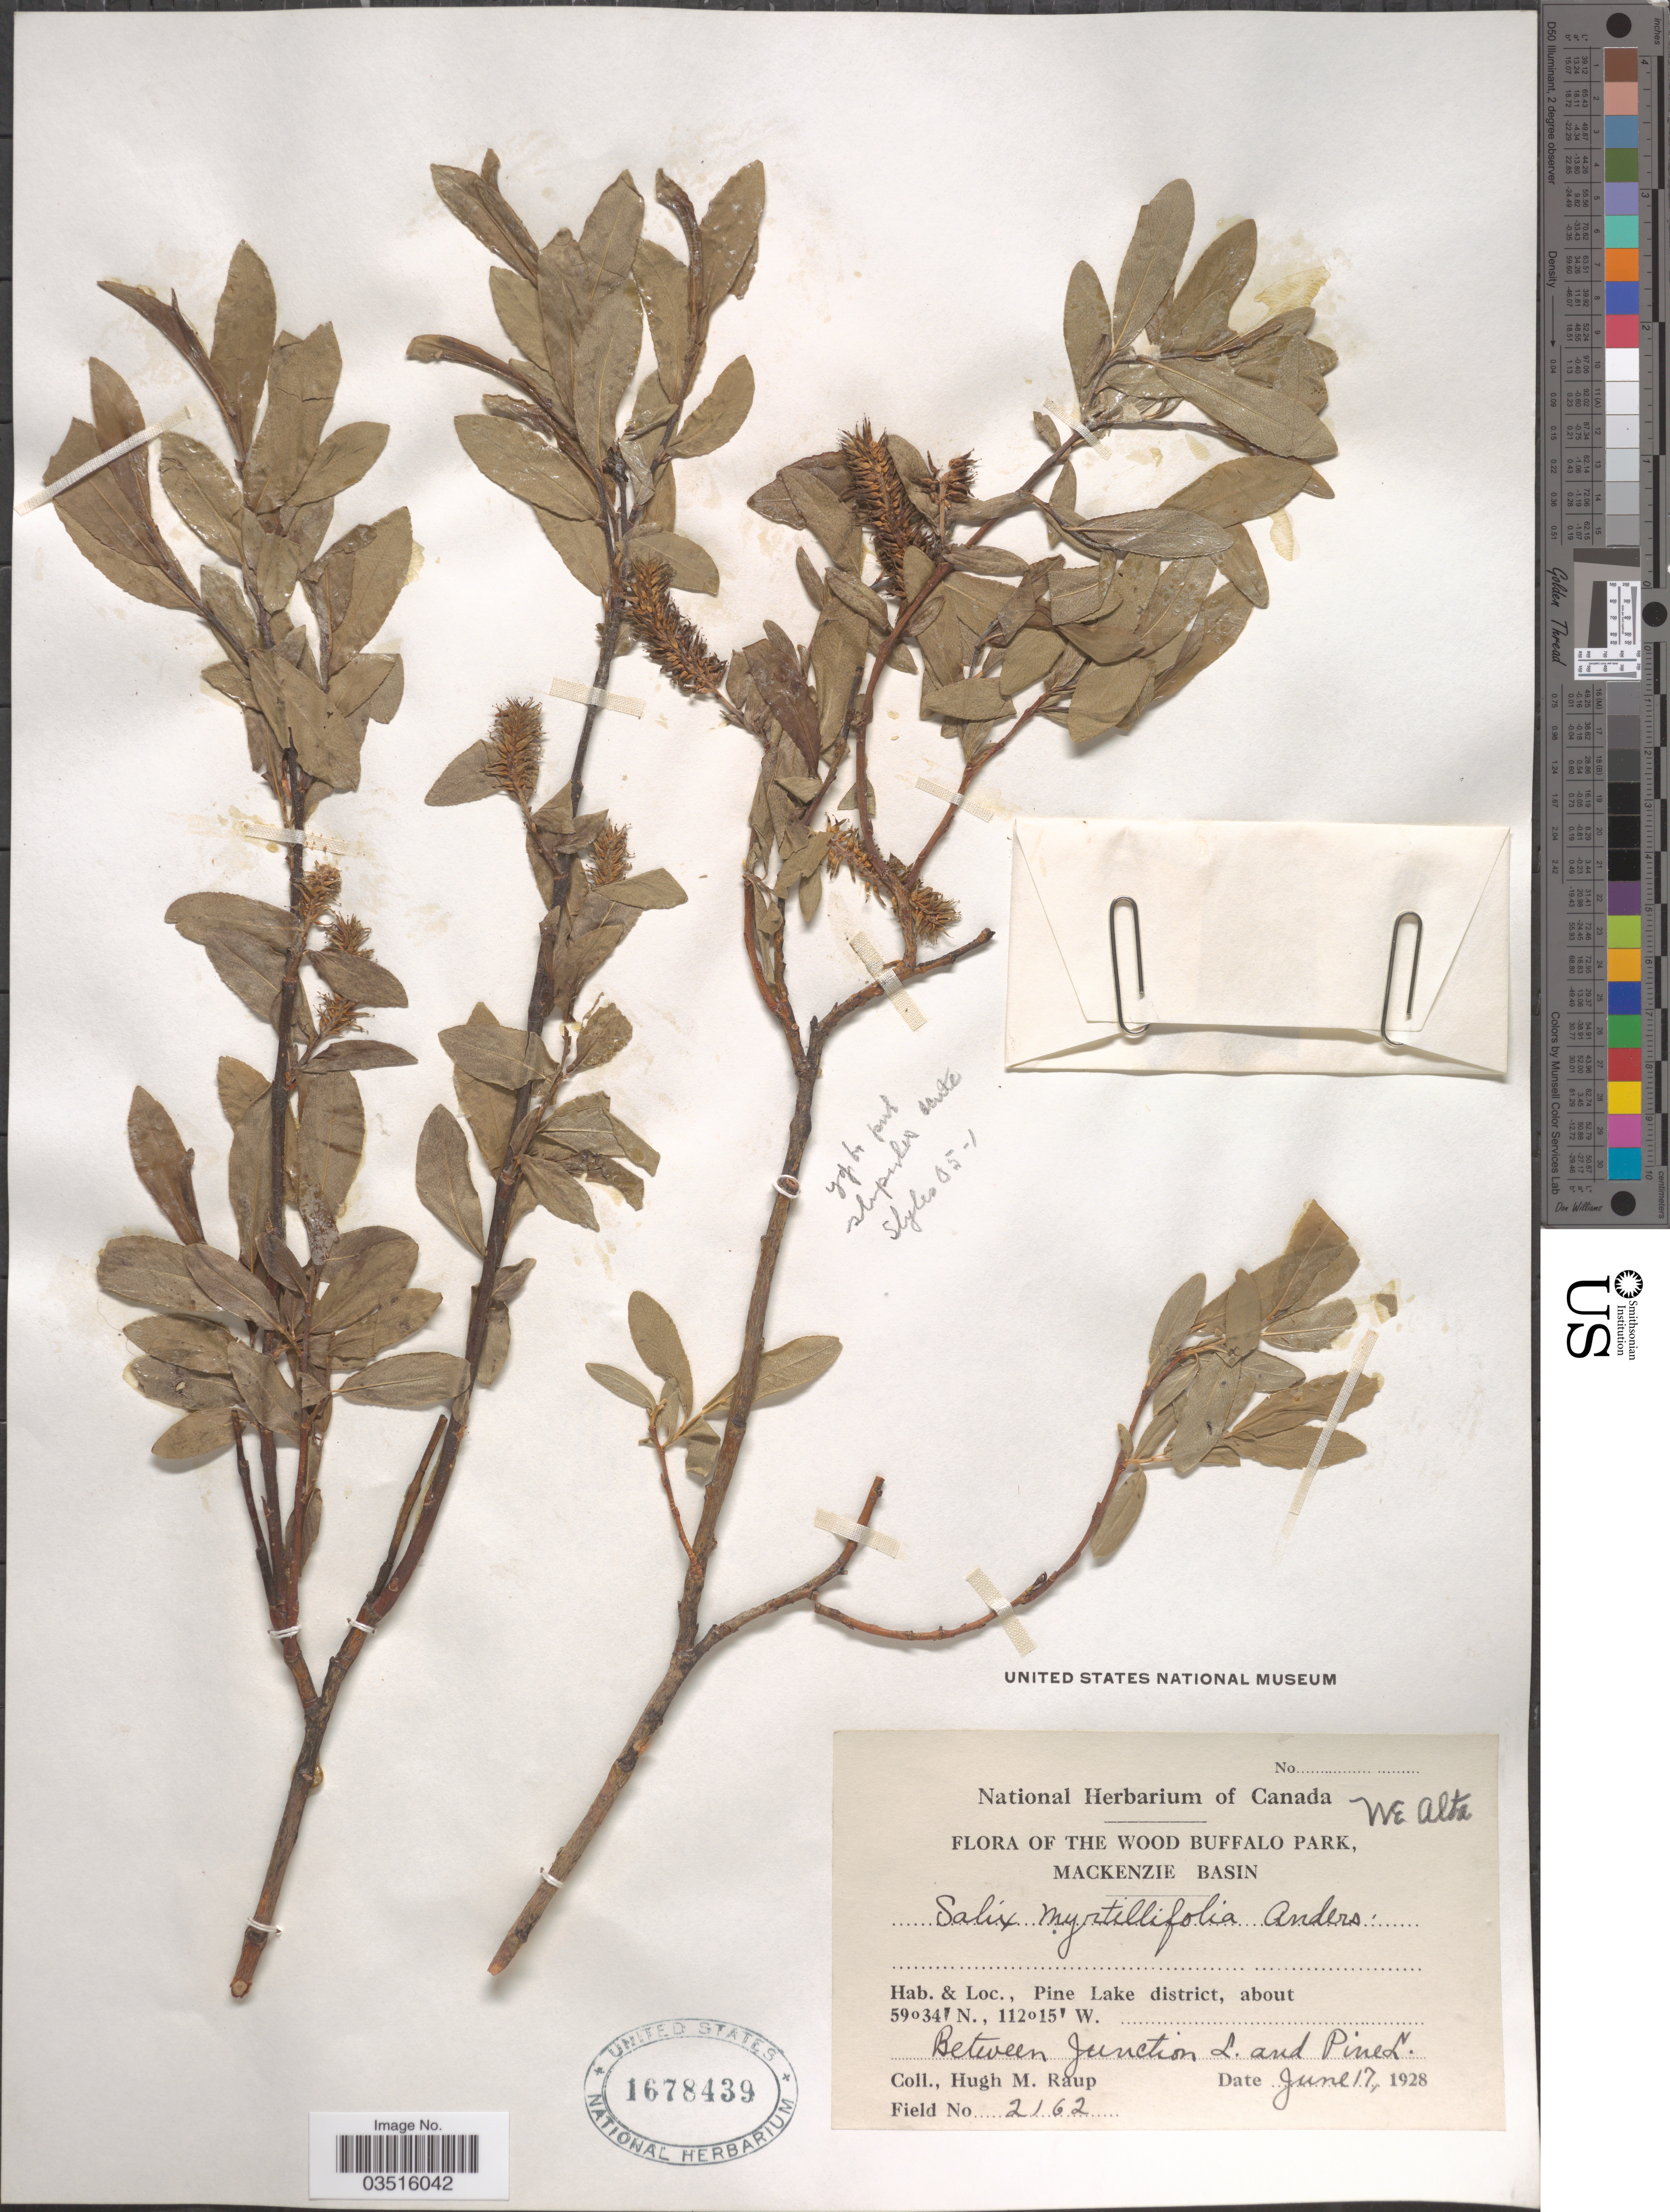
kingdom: Plantae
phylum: Tracheophyta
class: Magnoliopsida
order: Malpighiales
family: Salicaceae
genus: Salix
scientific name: Salix myrtillifolia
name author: Andersson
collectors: H. Raup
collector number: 2162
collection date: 1928-06-17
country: Canada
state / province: Alberta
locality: W.E. Alta. The Wood Buffalo Park, Mackenzie Basin. Pine Lake district. Between Junction L. and Pine L.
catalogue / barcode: US 1678439